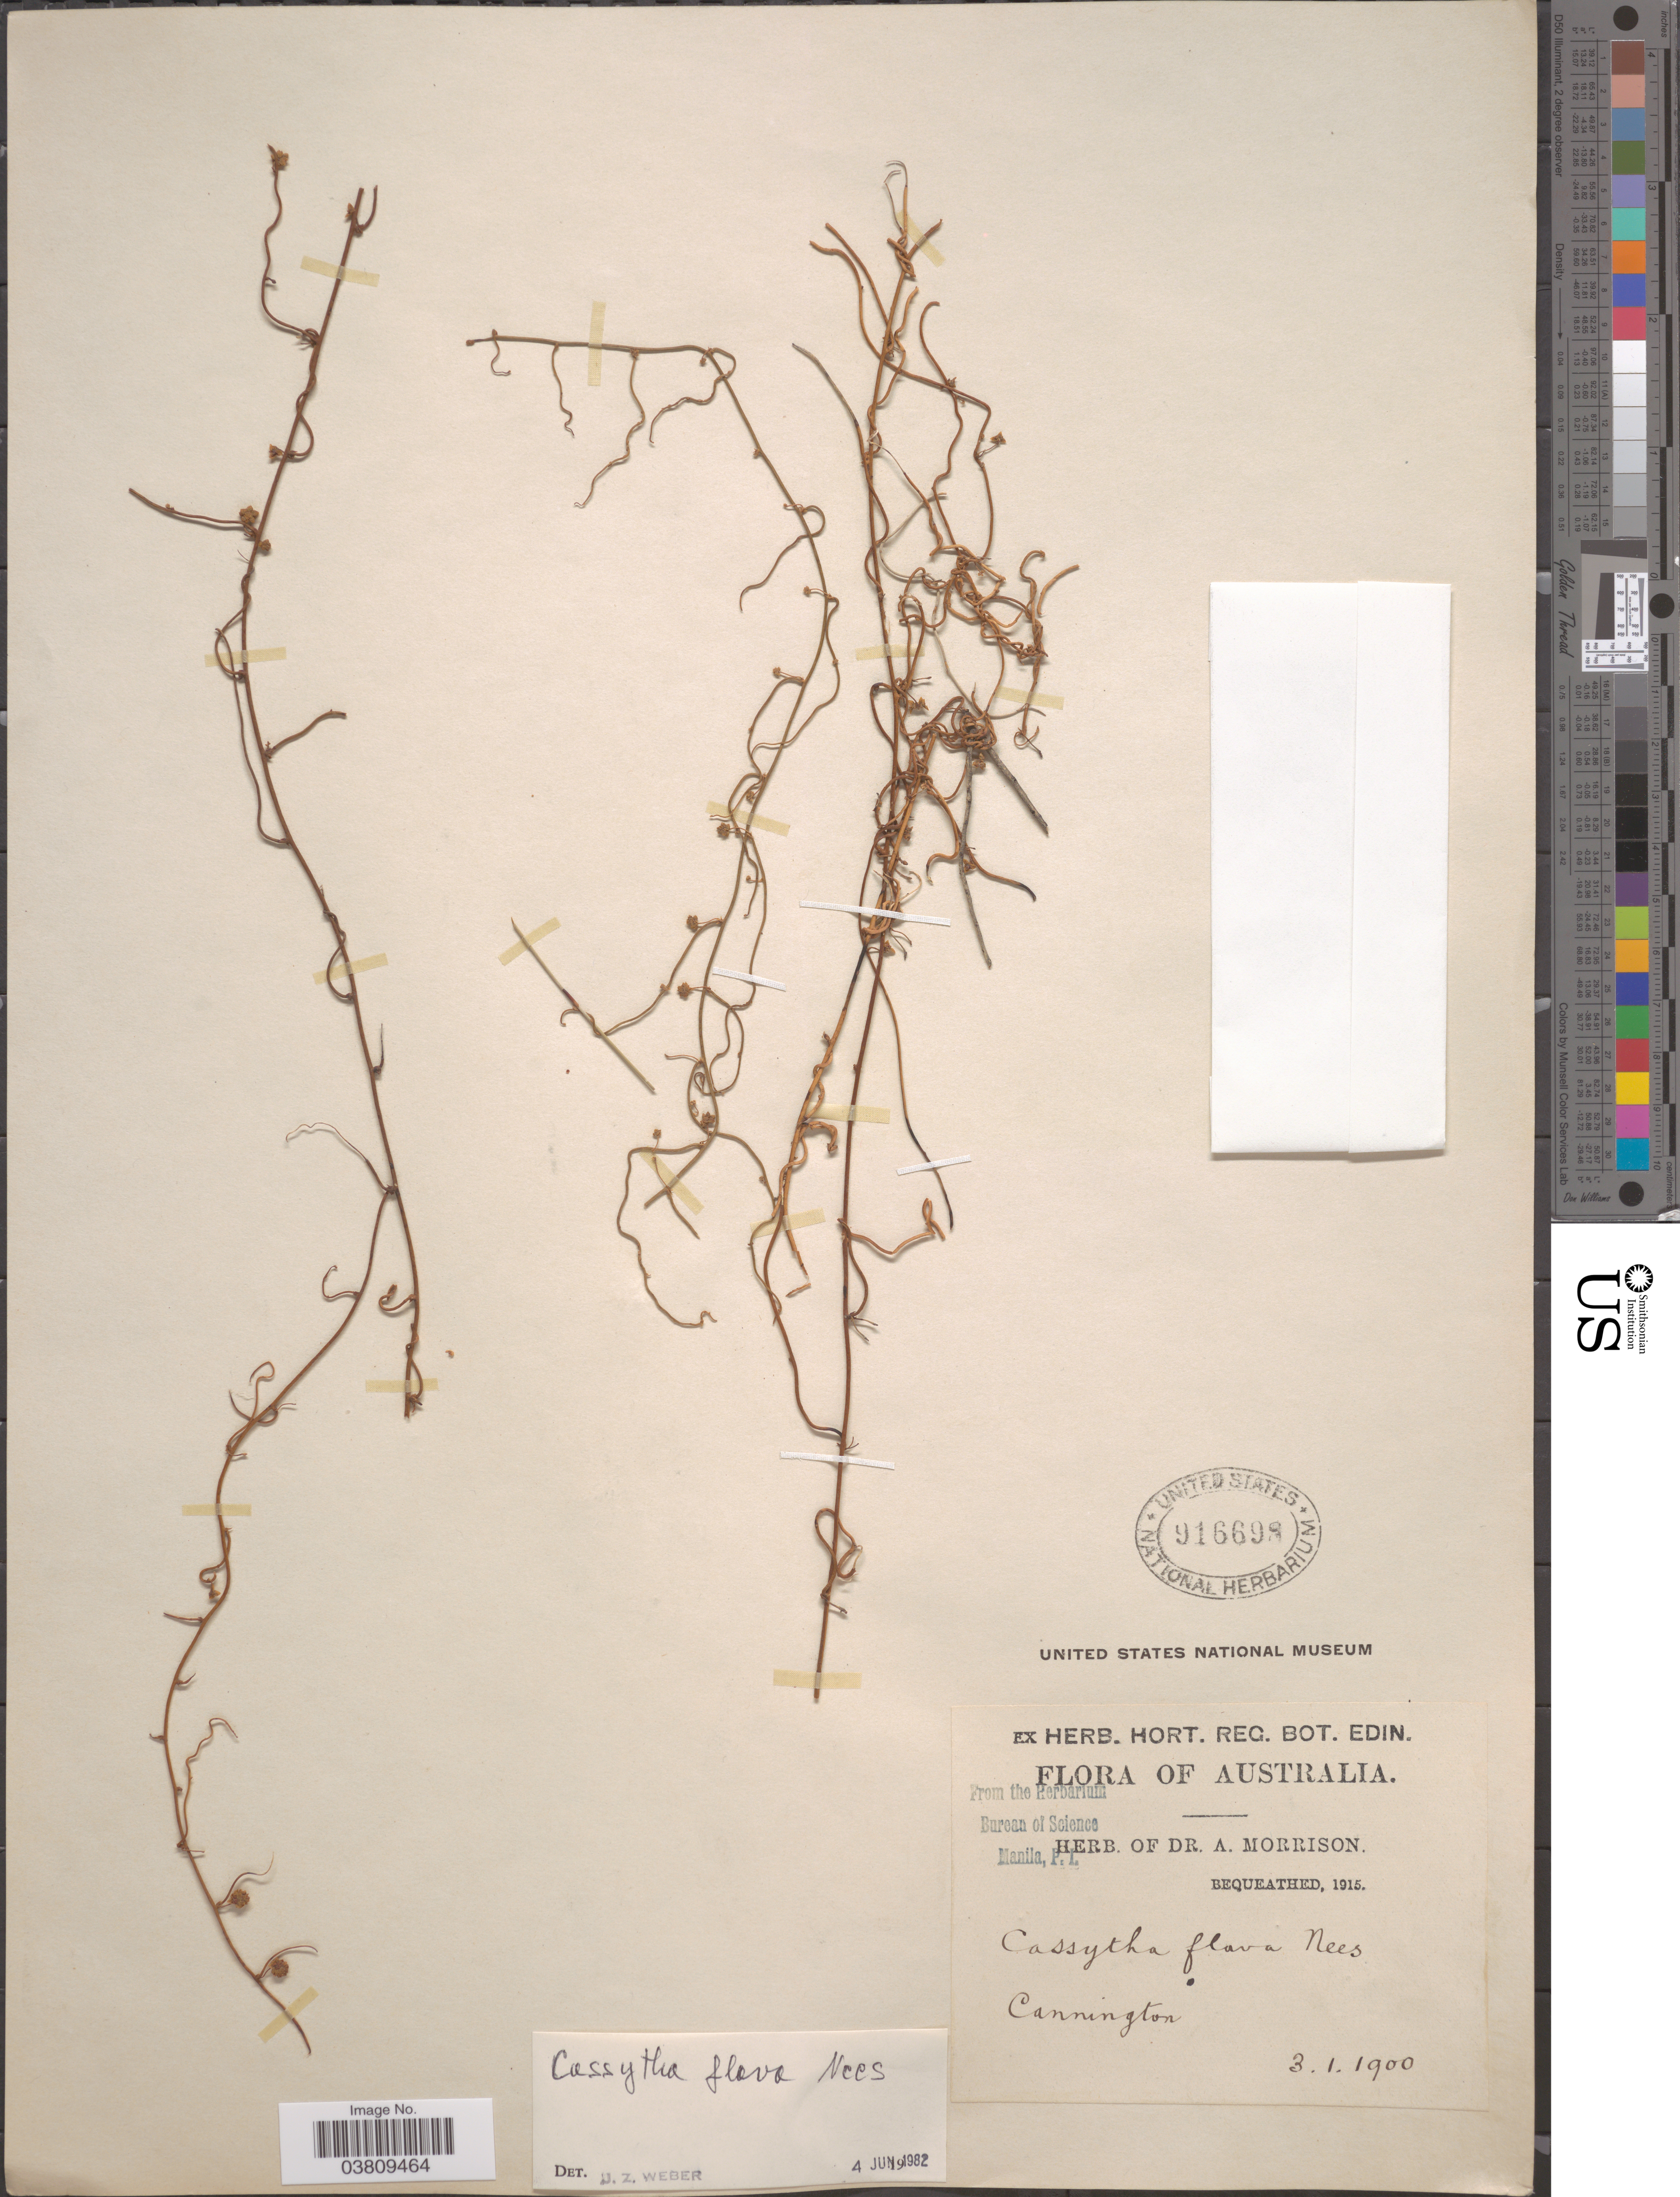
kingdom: Plantae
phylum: Tracheophyta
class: Magnoliopsida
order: Laurales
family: Lauraceae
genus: Cassytha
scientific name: Cassytha flava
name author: Nees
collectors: ex herb. Dr. A. Morrison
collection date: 1900-01-03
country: Australia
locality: Cannington.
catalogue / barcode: US 916698